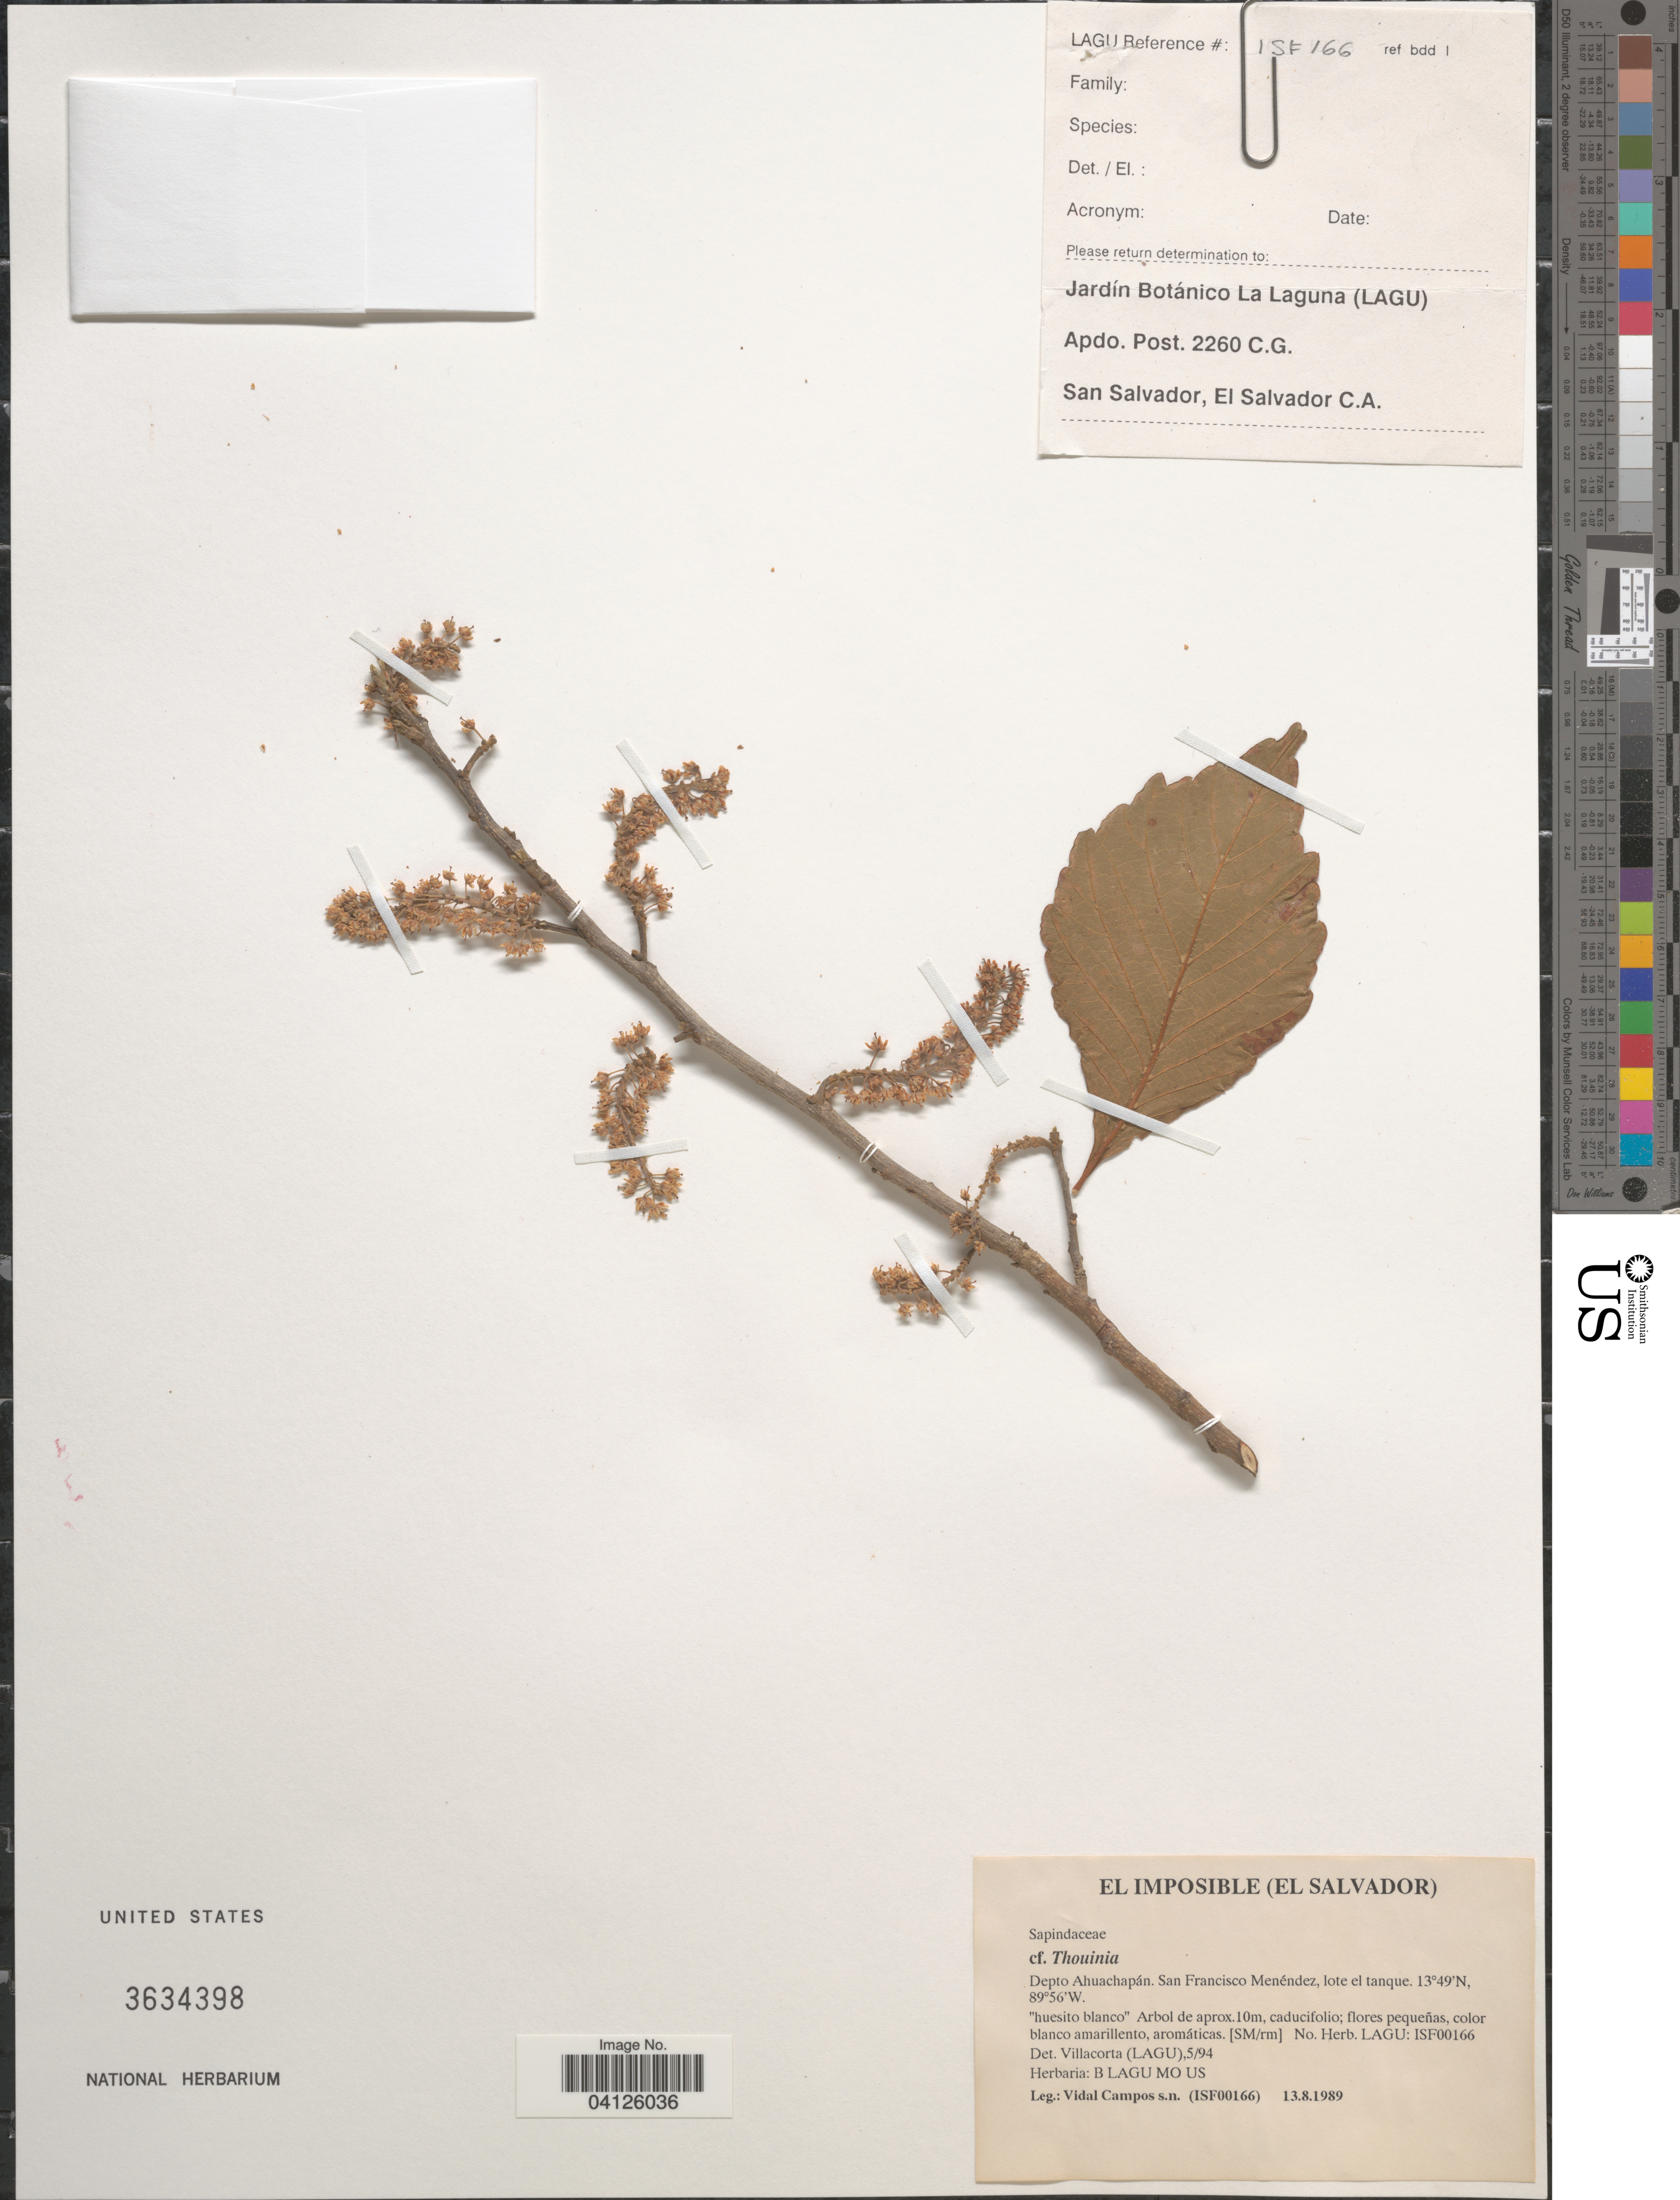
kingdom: Plantae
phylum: Tracheophyta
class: Magnoliopsida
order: Sapindales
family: Sapindaceae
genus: Thouinia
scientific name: Thouinia velutina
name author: Radlk.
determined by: Acevedo-Rodriguez, P., (US), Smithsonian Institution - National Museum of Natural History (UNITED STATES)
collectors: V. Campos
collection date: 1989-08-13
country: El Salvador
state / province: Ahuachapan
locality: El Imposible. Depto Ahuachapán. San Francisco Menéndez, lote el tanque.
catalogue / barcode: US 3634398